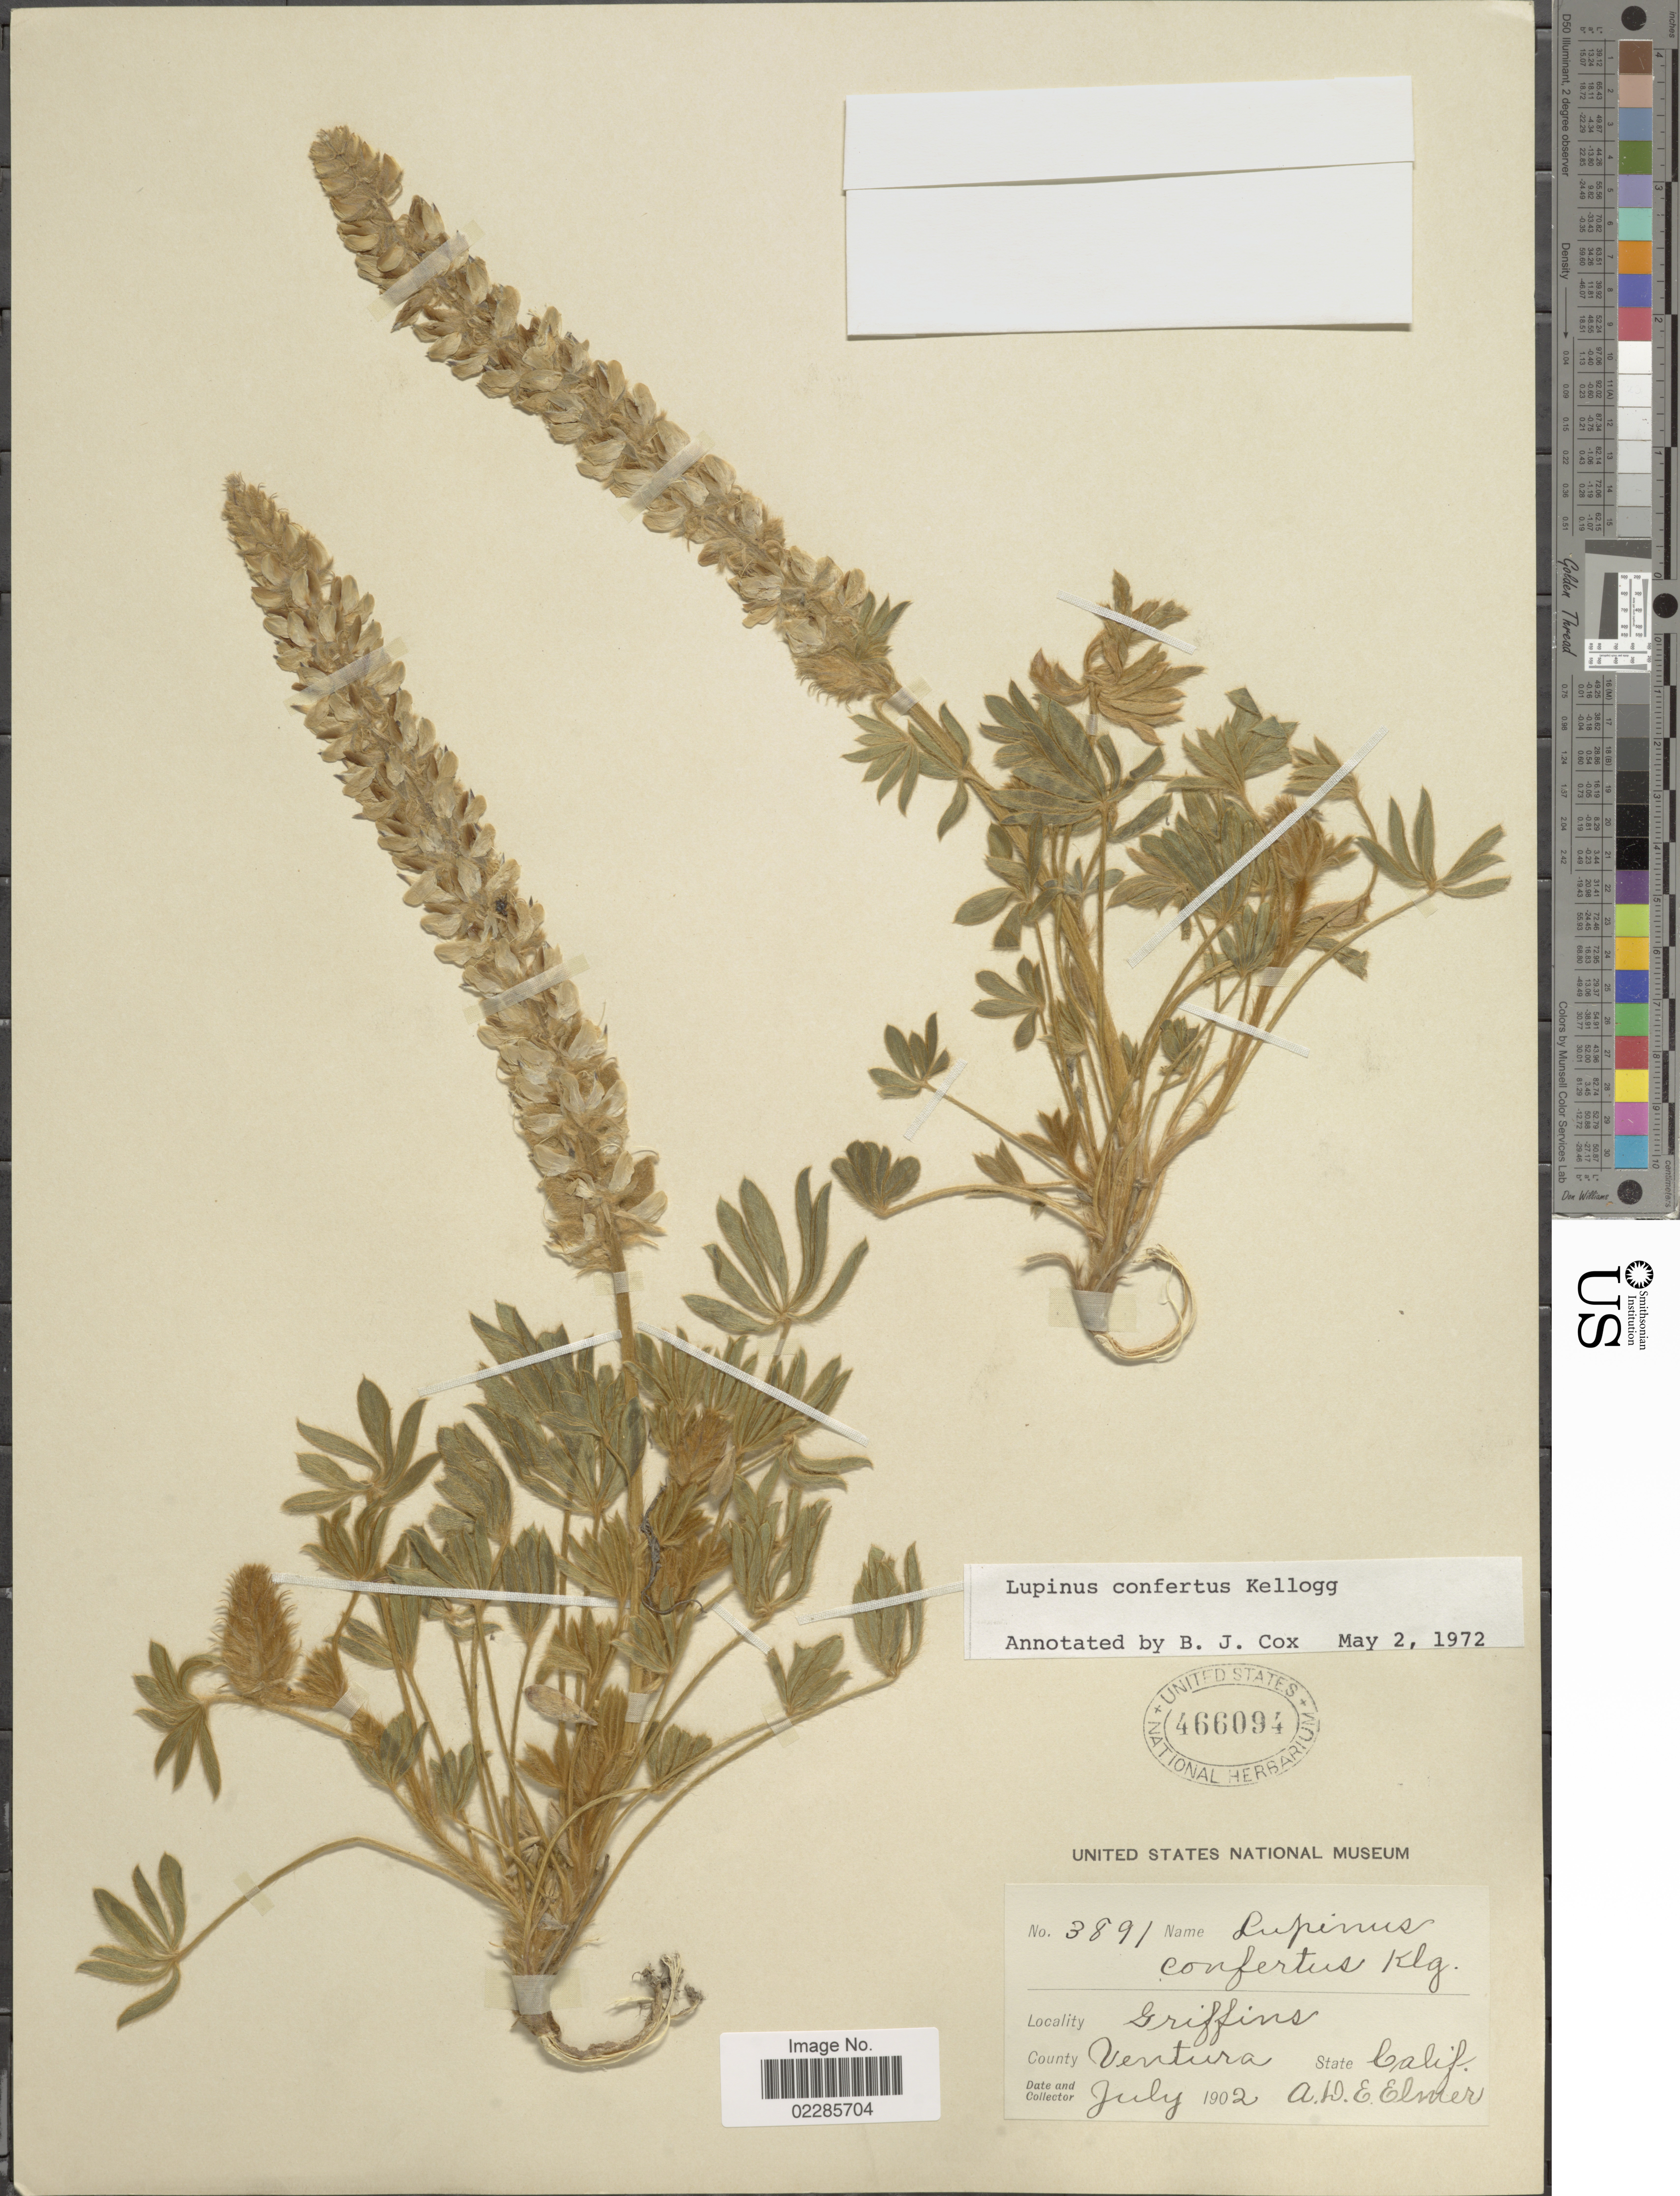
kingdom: Plantae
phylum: Tracheophyta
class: Magnoliopsida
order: Fabales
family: Fabaceae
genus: Lupinus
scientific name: Lupinus confertus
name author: Kellogg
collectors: A. D. E. Elmer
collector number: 3891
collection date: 1902-07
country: United States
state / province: California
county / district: Ventura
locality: Griffins, Ventura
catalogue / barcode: US 466094